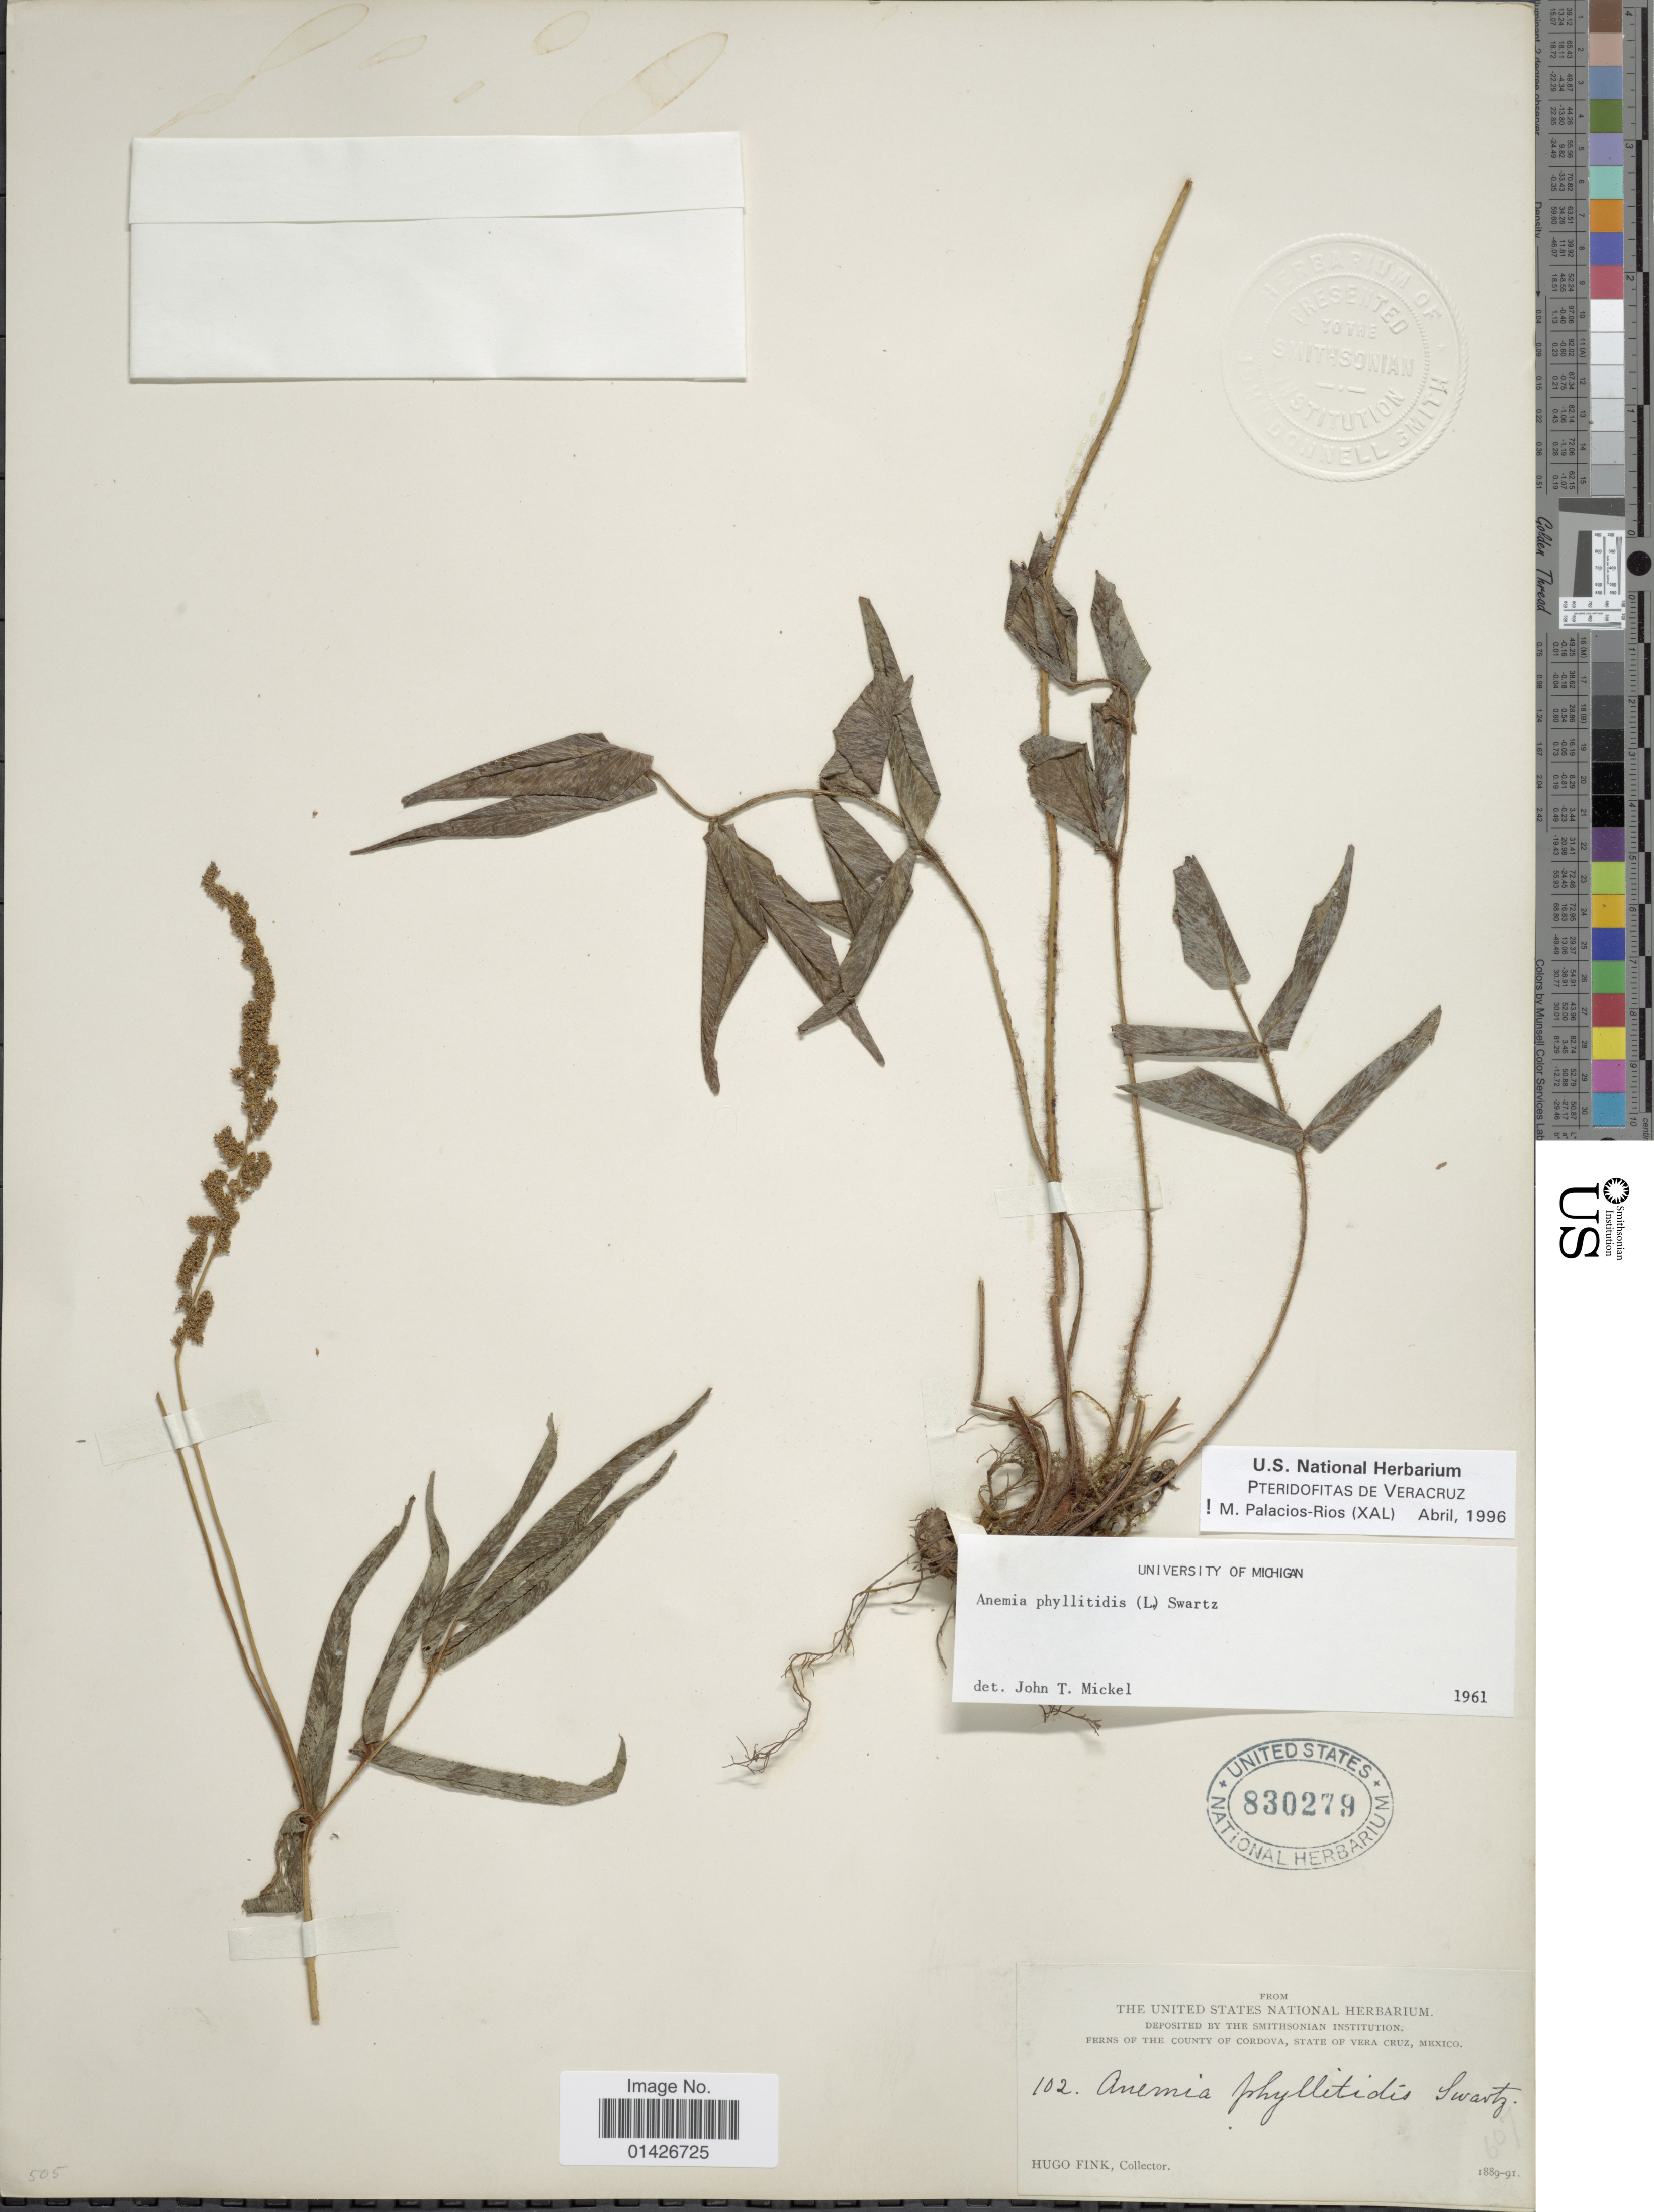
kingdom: Plantae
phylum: Tracheophyta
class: Polypodiopsida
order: Schizaeales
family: Anemiaceae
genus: Anemia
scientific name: Anemia phyllitidis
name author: (L.) Sw.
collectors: H. Fink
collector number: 102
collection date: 1889/1891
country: Mexico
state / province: Veracruz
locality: Ferns of the County of Cordova, State of Vera Cruz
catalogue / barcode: US 830279